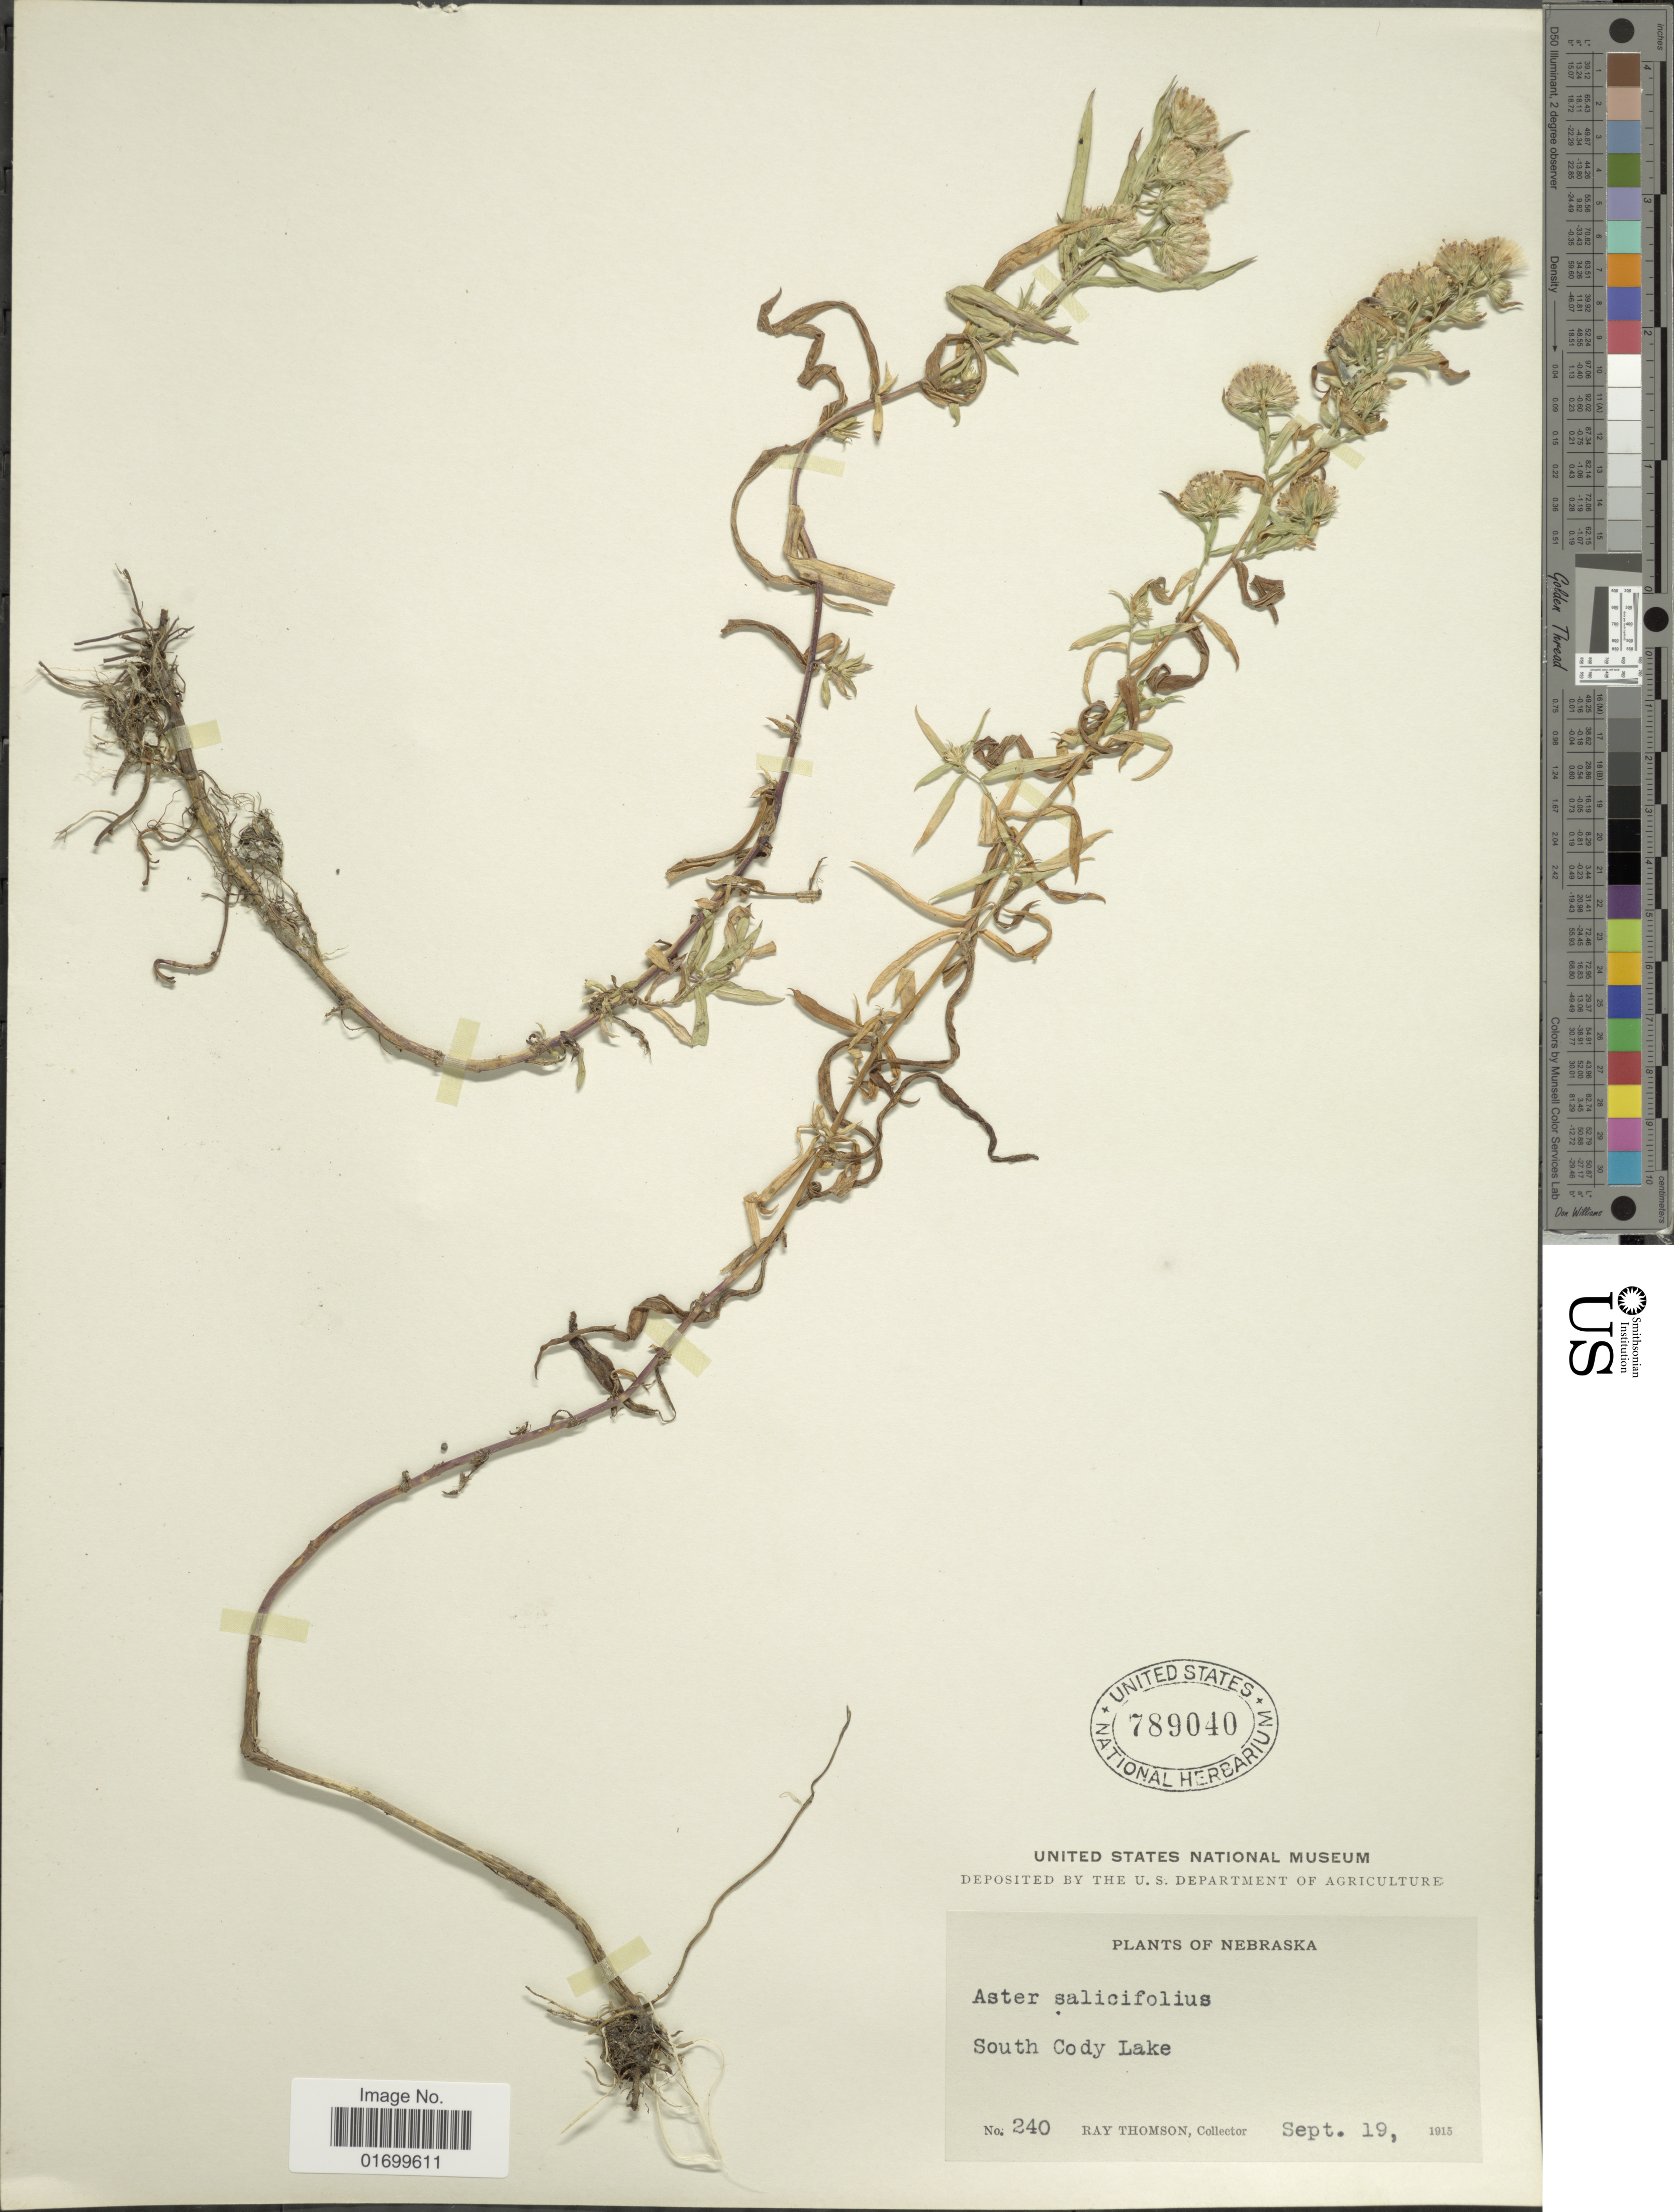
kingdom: Plantae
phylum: Tracheophyta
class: Magnoliopsida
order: Asterales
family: Asteraceae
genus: Symphyotrichum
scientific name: Symphyotrichum hesperium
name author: (A. Gray) Á. Löve & D. Löve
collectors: R. Thomson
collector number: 240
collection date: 1915-09-19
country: United States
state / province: Nebraska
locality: South Cody Lake.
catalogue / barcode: US 789040